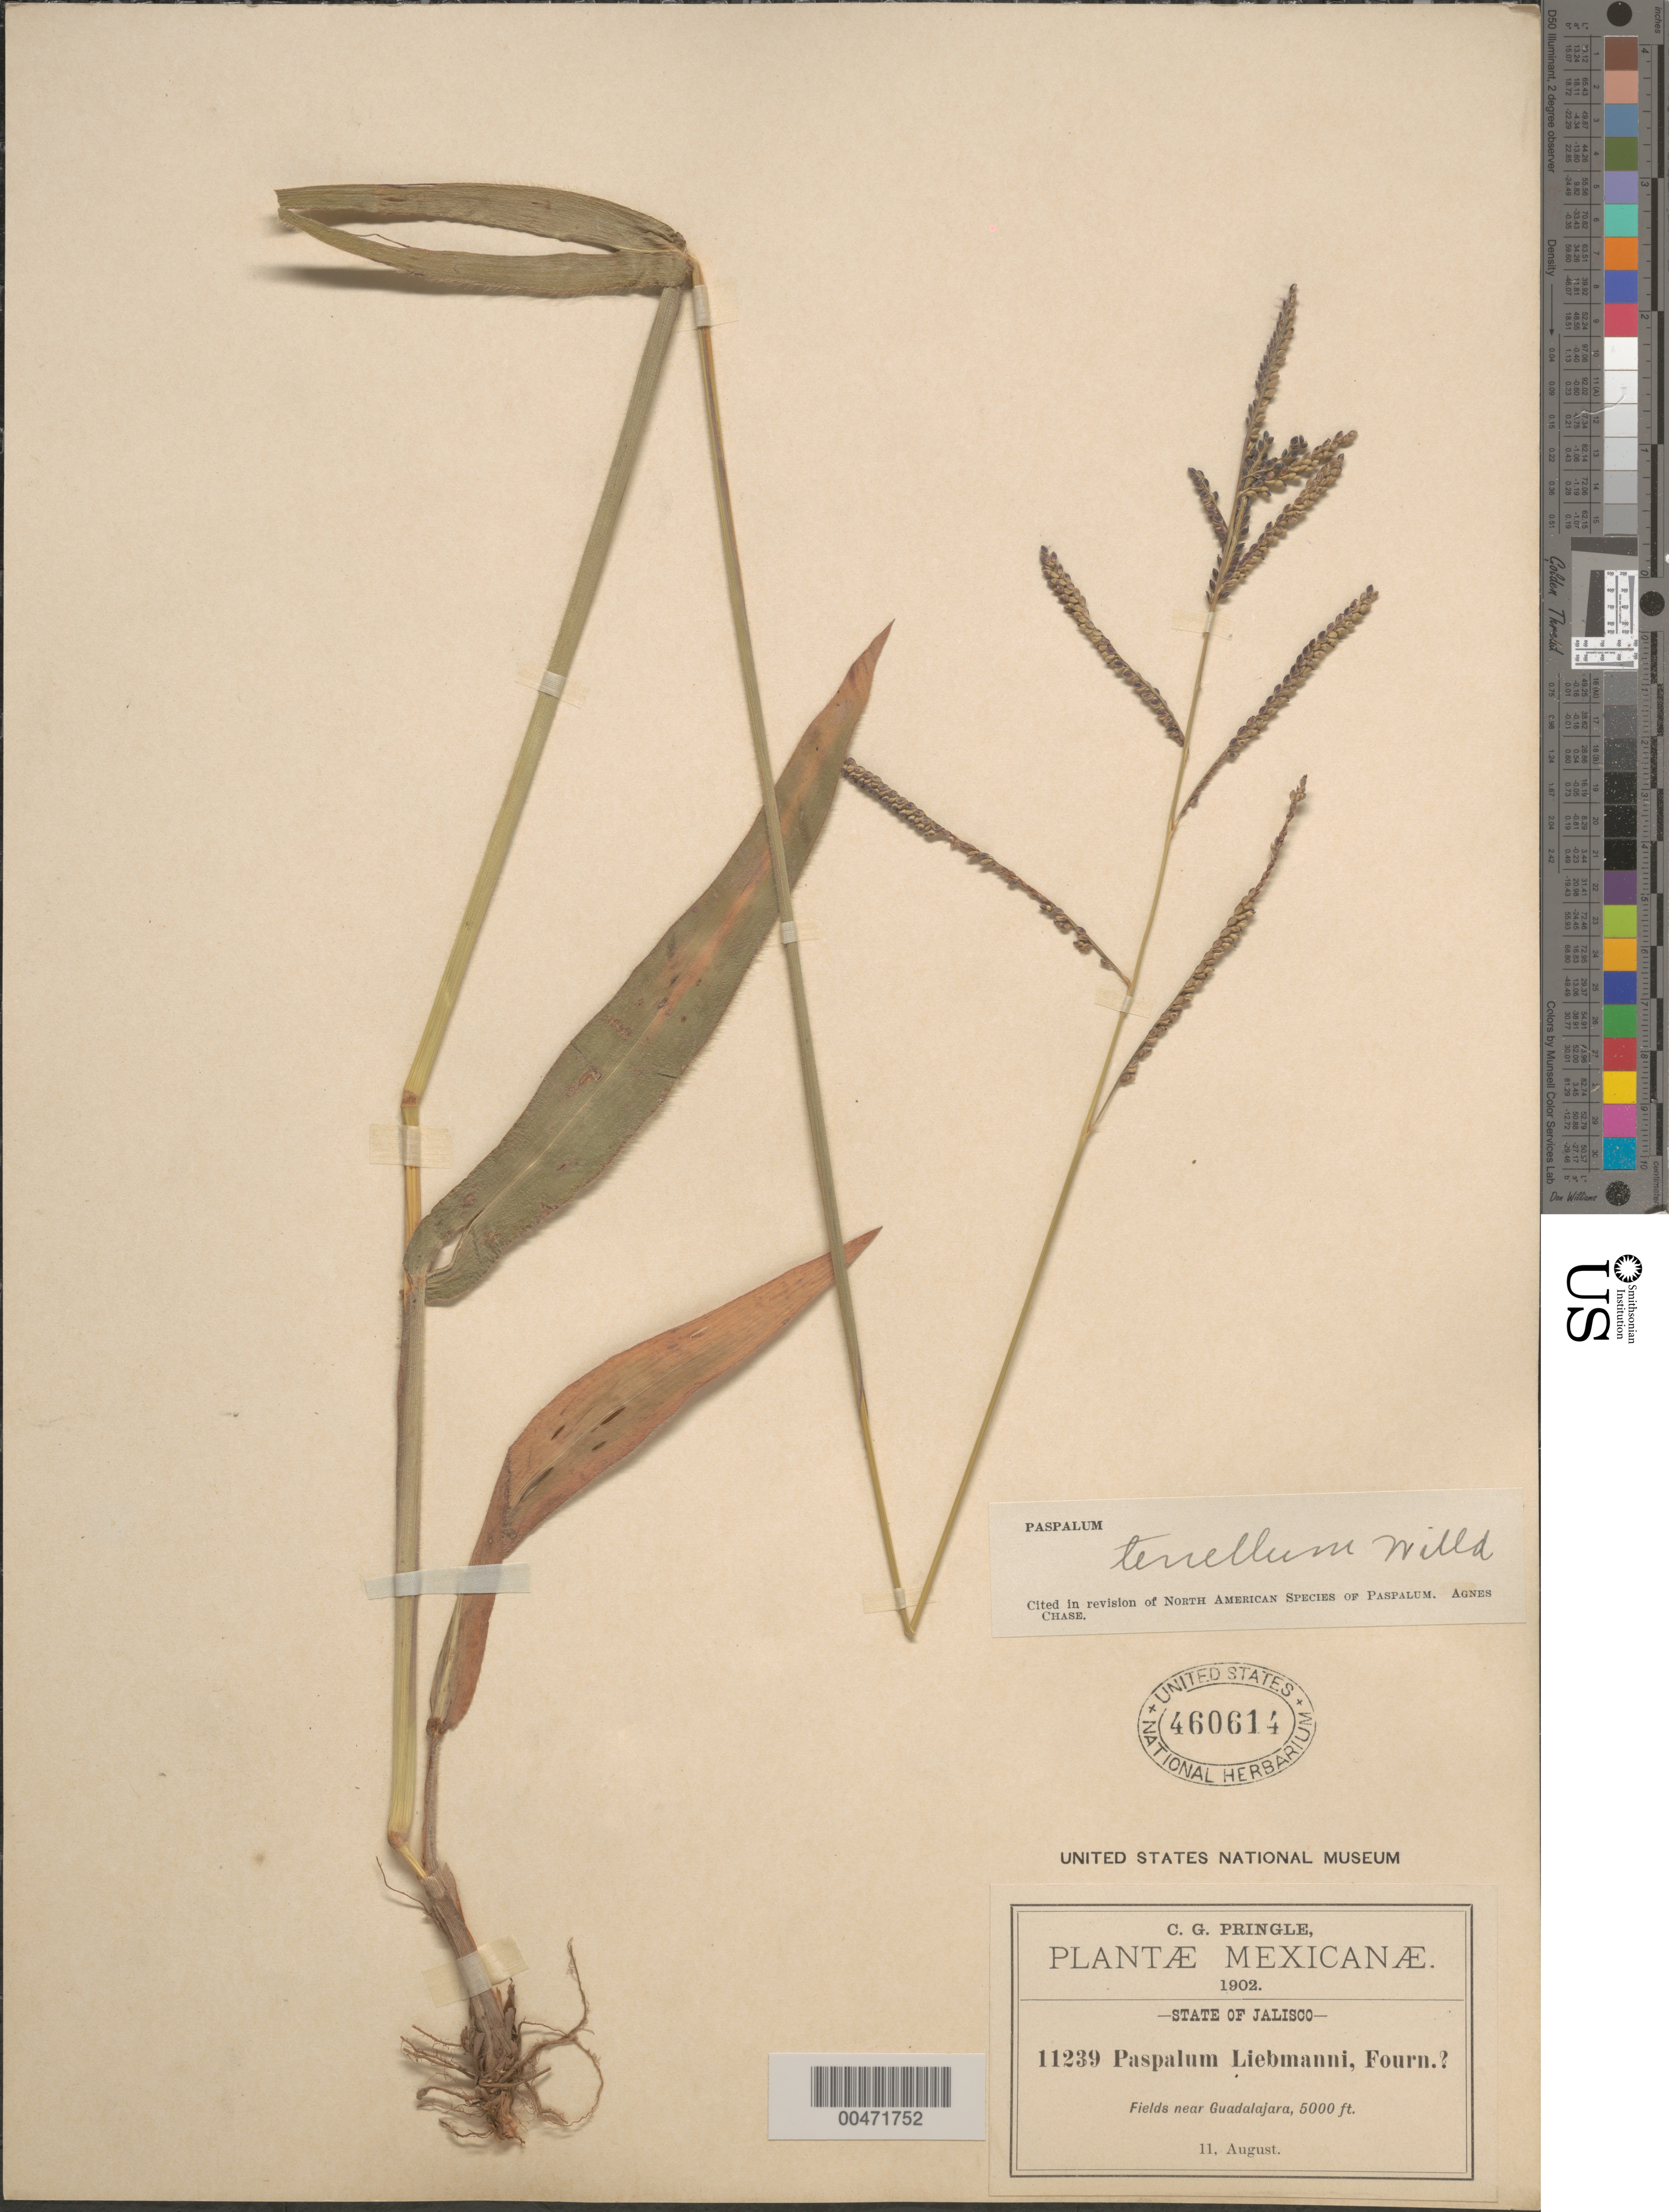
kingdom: Plantae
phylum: Tracheophyta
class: Liliopsida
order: Poales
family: Poaceae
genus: Paspalum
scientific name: Paspalum tenellum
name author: Willd.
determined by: Chase, [M.] Agnes, (US)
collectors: C. G. Pringle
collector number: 11239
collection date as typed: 11 Aug 1902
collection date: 1902-08-11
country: Mexico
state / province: Jalisco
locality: Near Guadalajara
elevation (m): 1524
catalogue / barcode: US 460614